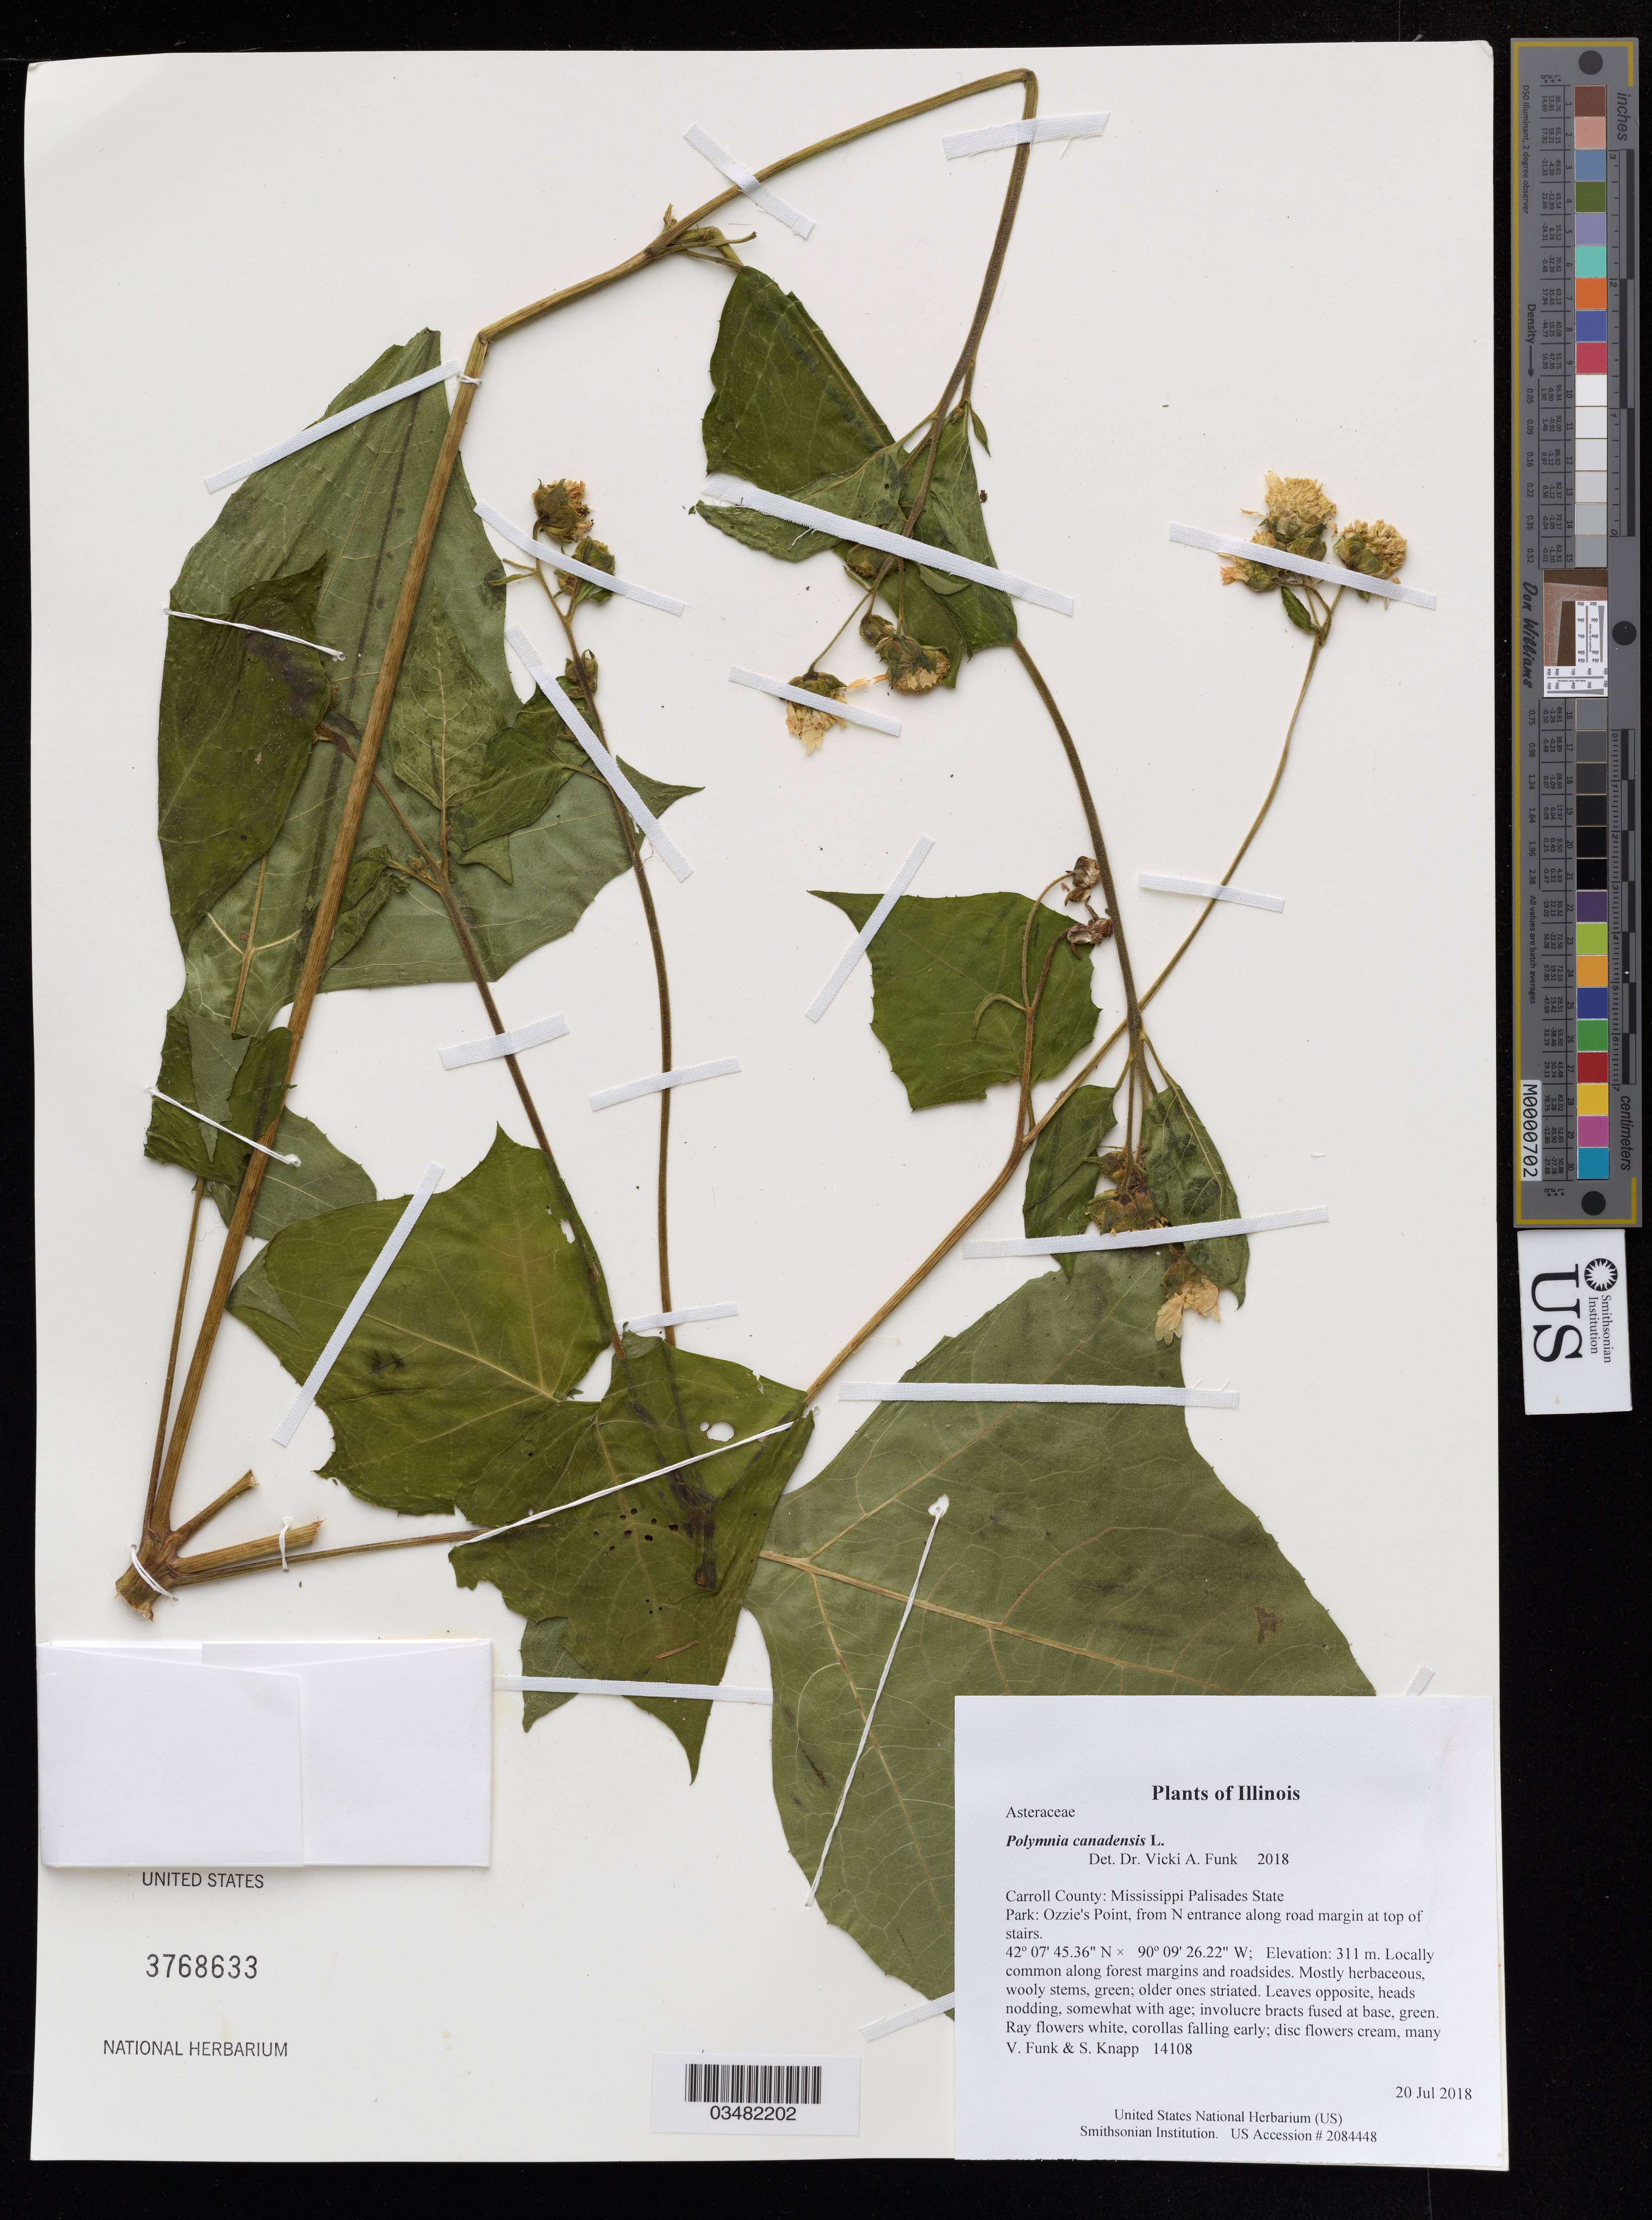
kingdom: Plantae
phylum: Tracheophyta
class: Magnoliopsida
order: Asterales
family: Asteraceae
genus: Polymnia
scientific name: Polymnia canadensis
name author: L.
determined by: Funk, Vicki A., (BOT), Smithsonian Institution - National Museum of Natural History (UNITED STATES)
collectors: S. Knapp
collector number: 14108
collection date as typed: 20 Jul 2018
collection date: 2018-07-20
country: United States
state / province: Illinois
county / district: Carroll County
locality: Mississippi Palisades State Park: Ozzie's Point, from N entrance along road margin at top of stairs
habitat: Locally common along forest margins and roadsides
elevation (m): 311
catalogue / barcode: US 3768633